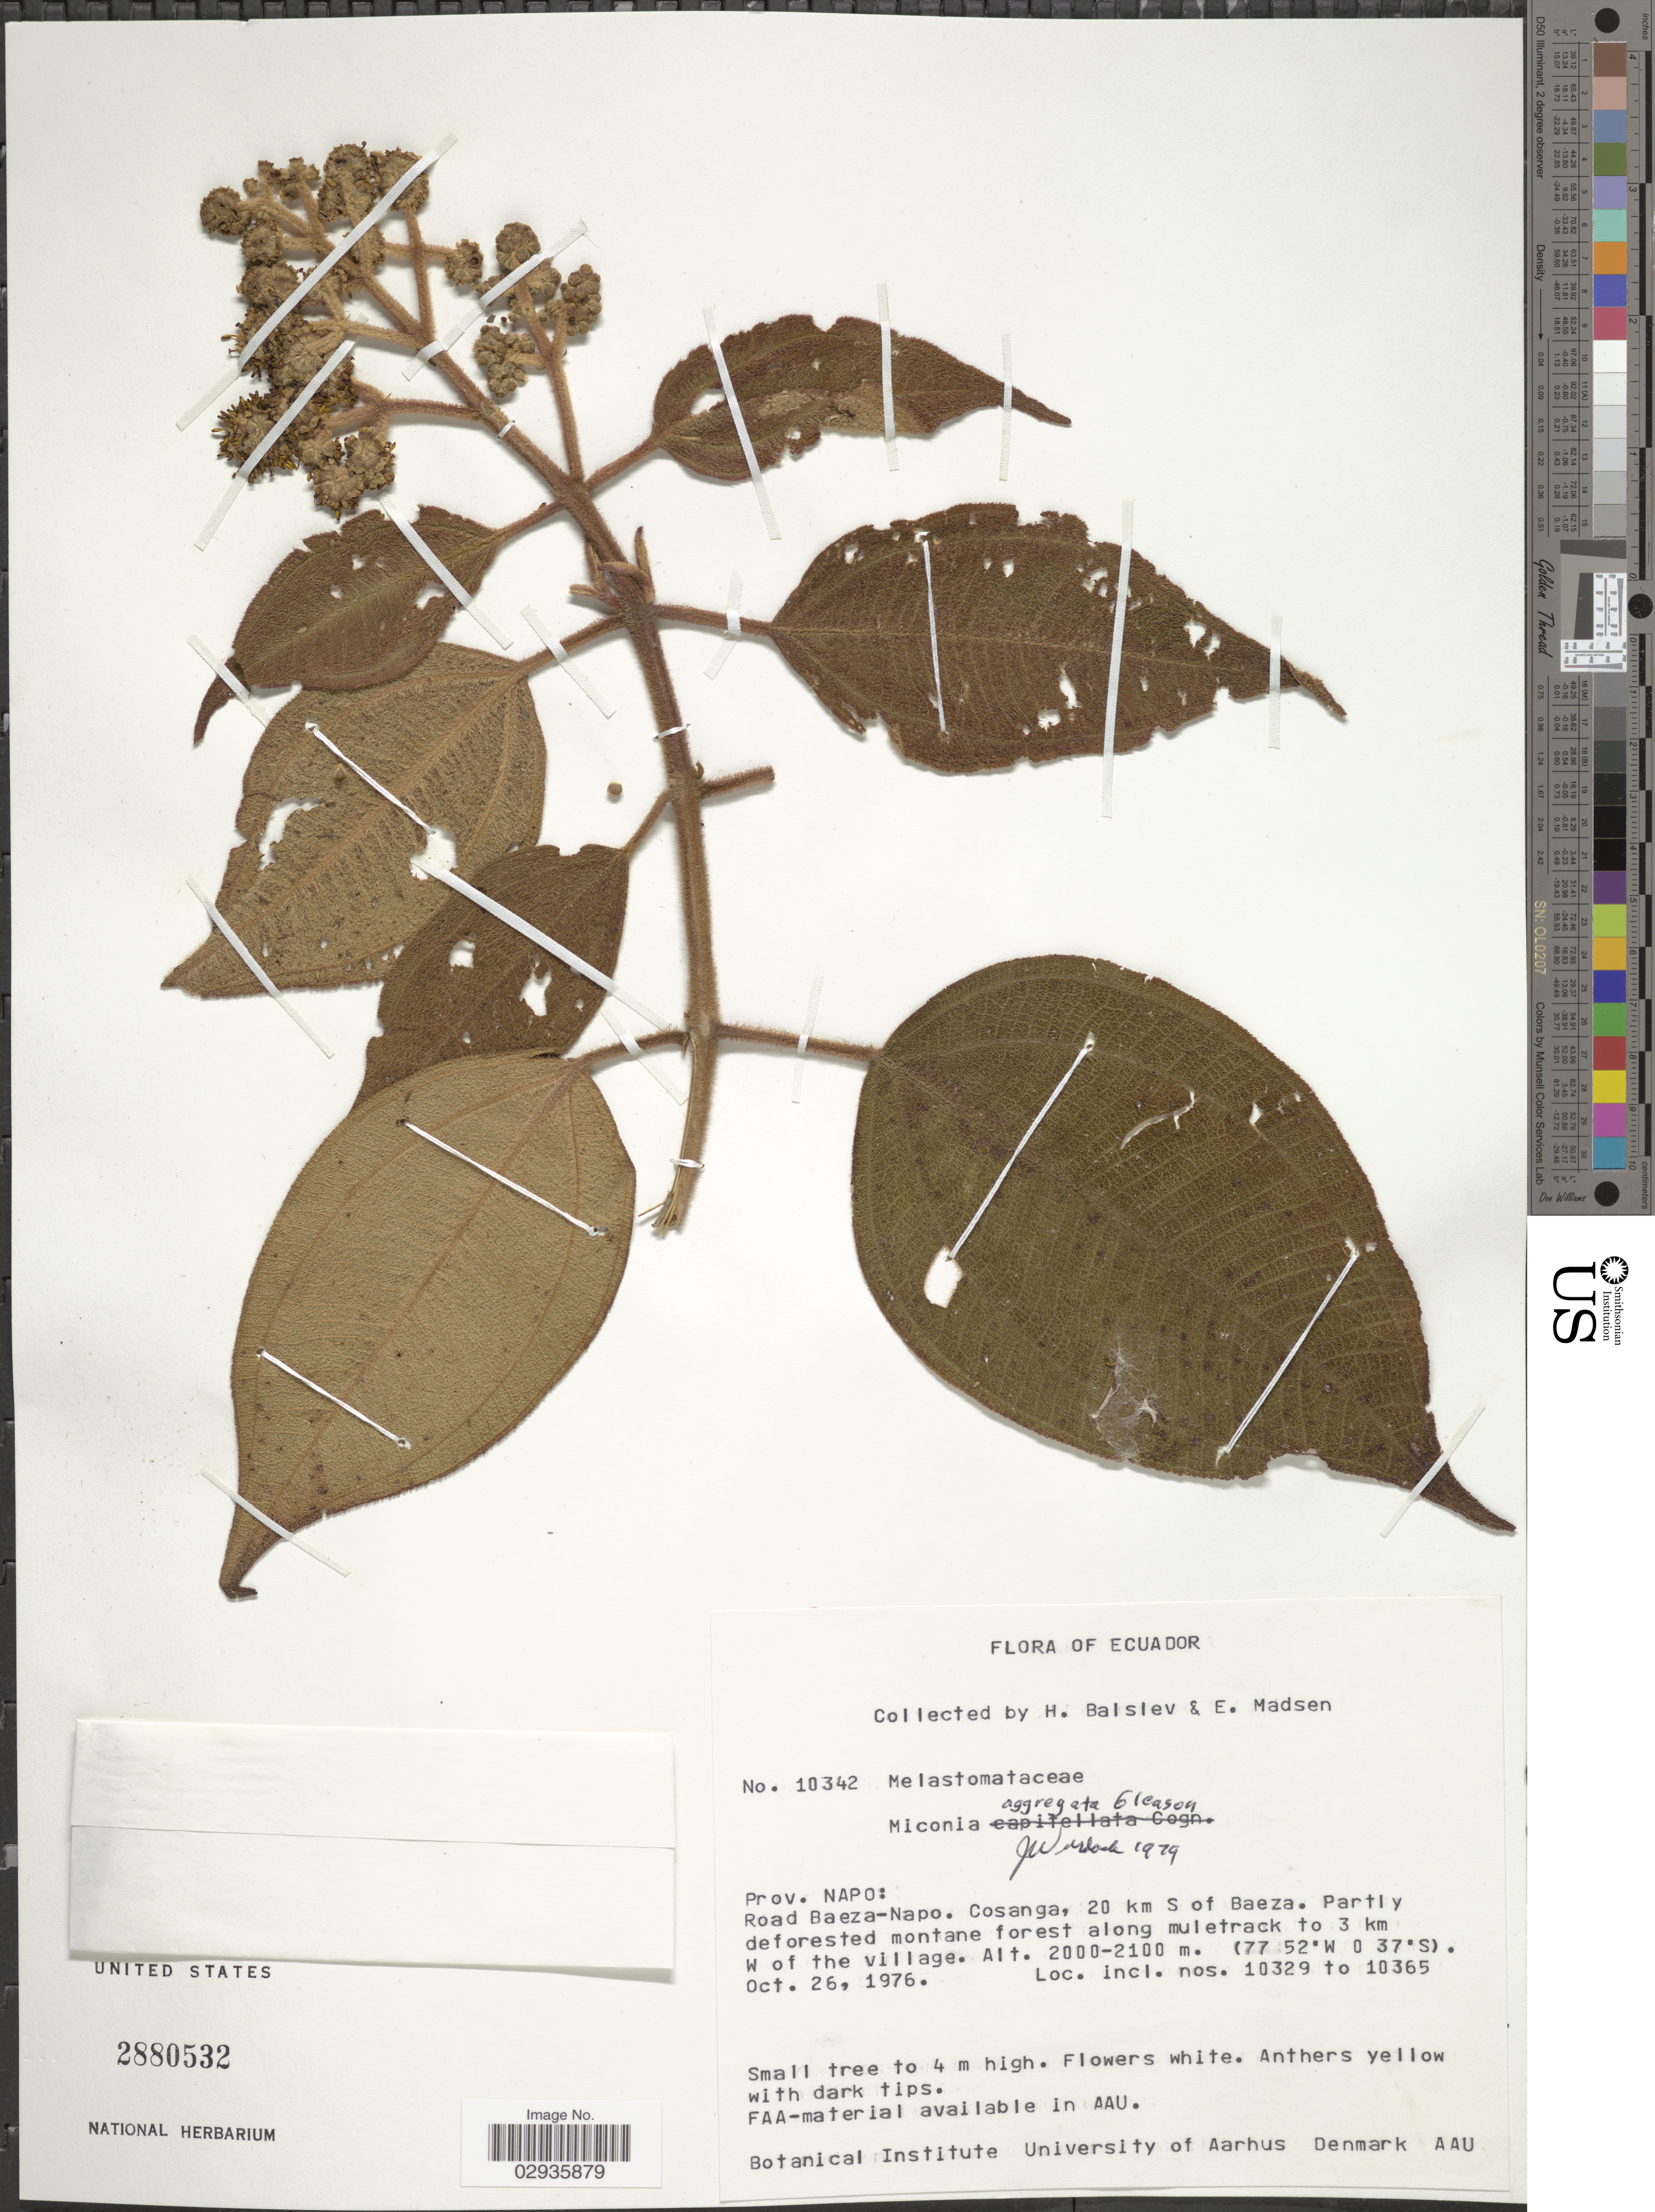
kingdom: Plantae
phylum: Tracheophyta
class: Magnoliopsida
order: Myrtales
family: Melastomataceae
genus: Miconia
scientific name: Miconia aggregata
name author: Gleason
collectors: H. Balslev & E. Madsen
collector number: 10342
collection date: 1976-10-26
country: Ecuador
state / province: Napo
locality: Road Baeza-Napo. Cosanga, 20 km S of Baeza. Partly deforested montane forest along muletrack to 3 km W of the village. nos. 10329 to 10365.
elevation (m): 2000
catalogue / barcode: US 2880532